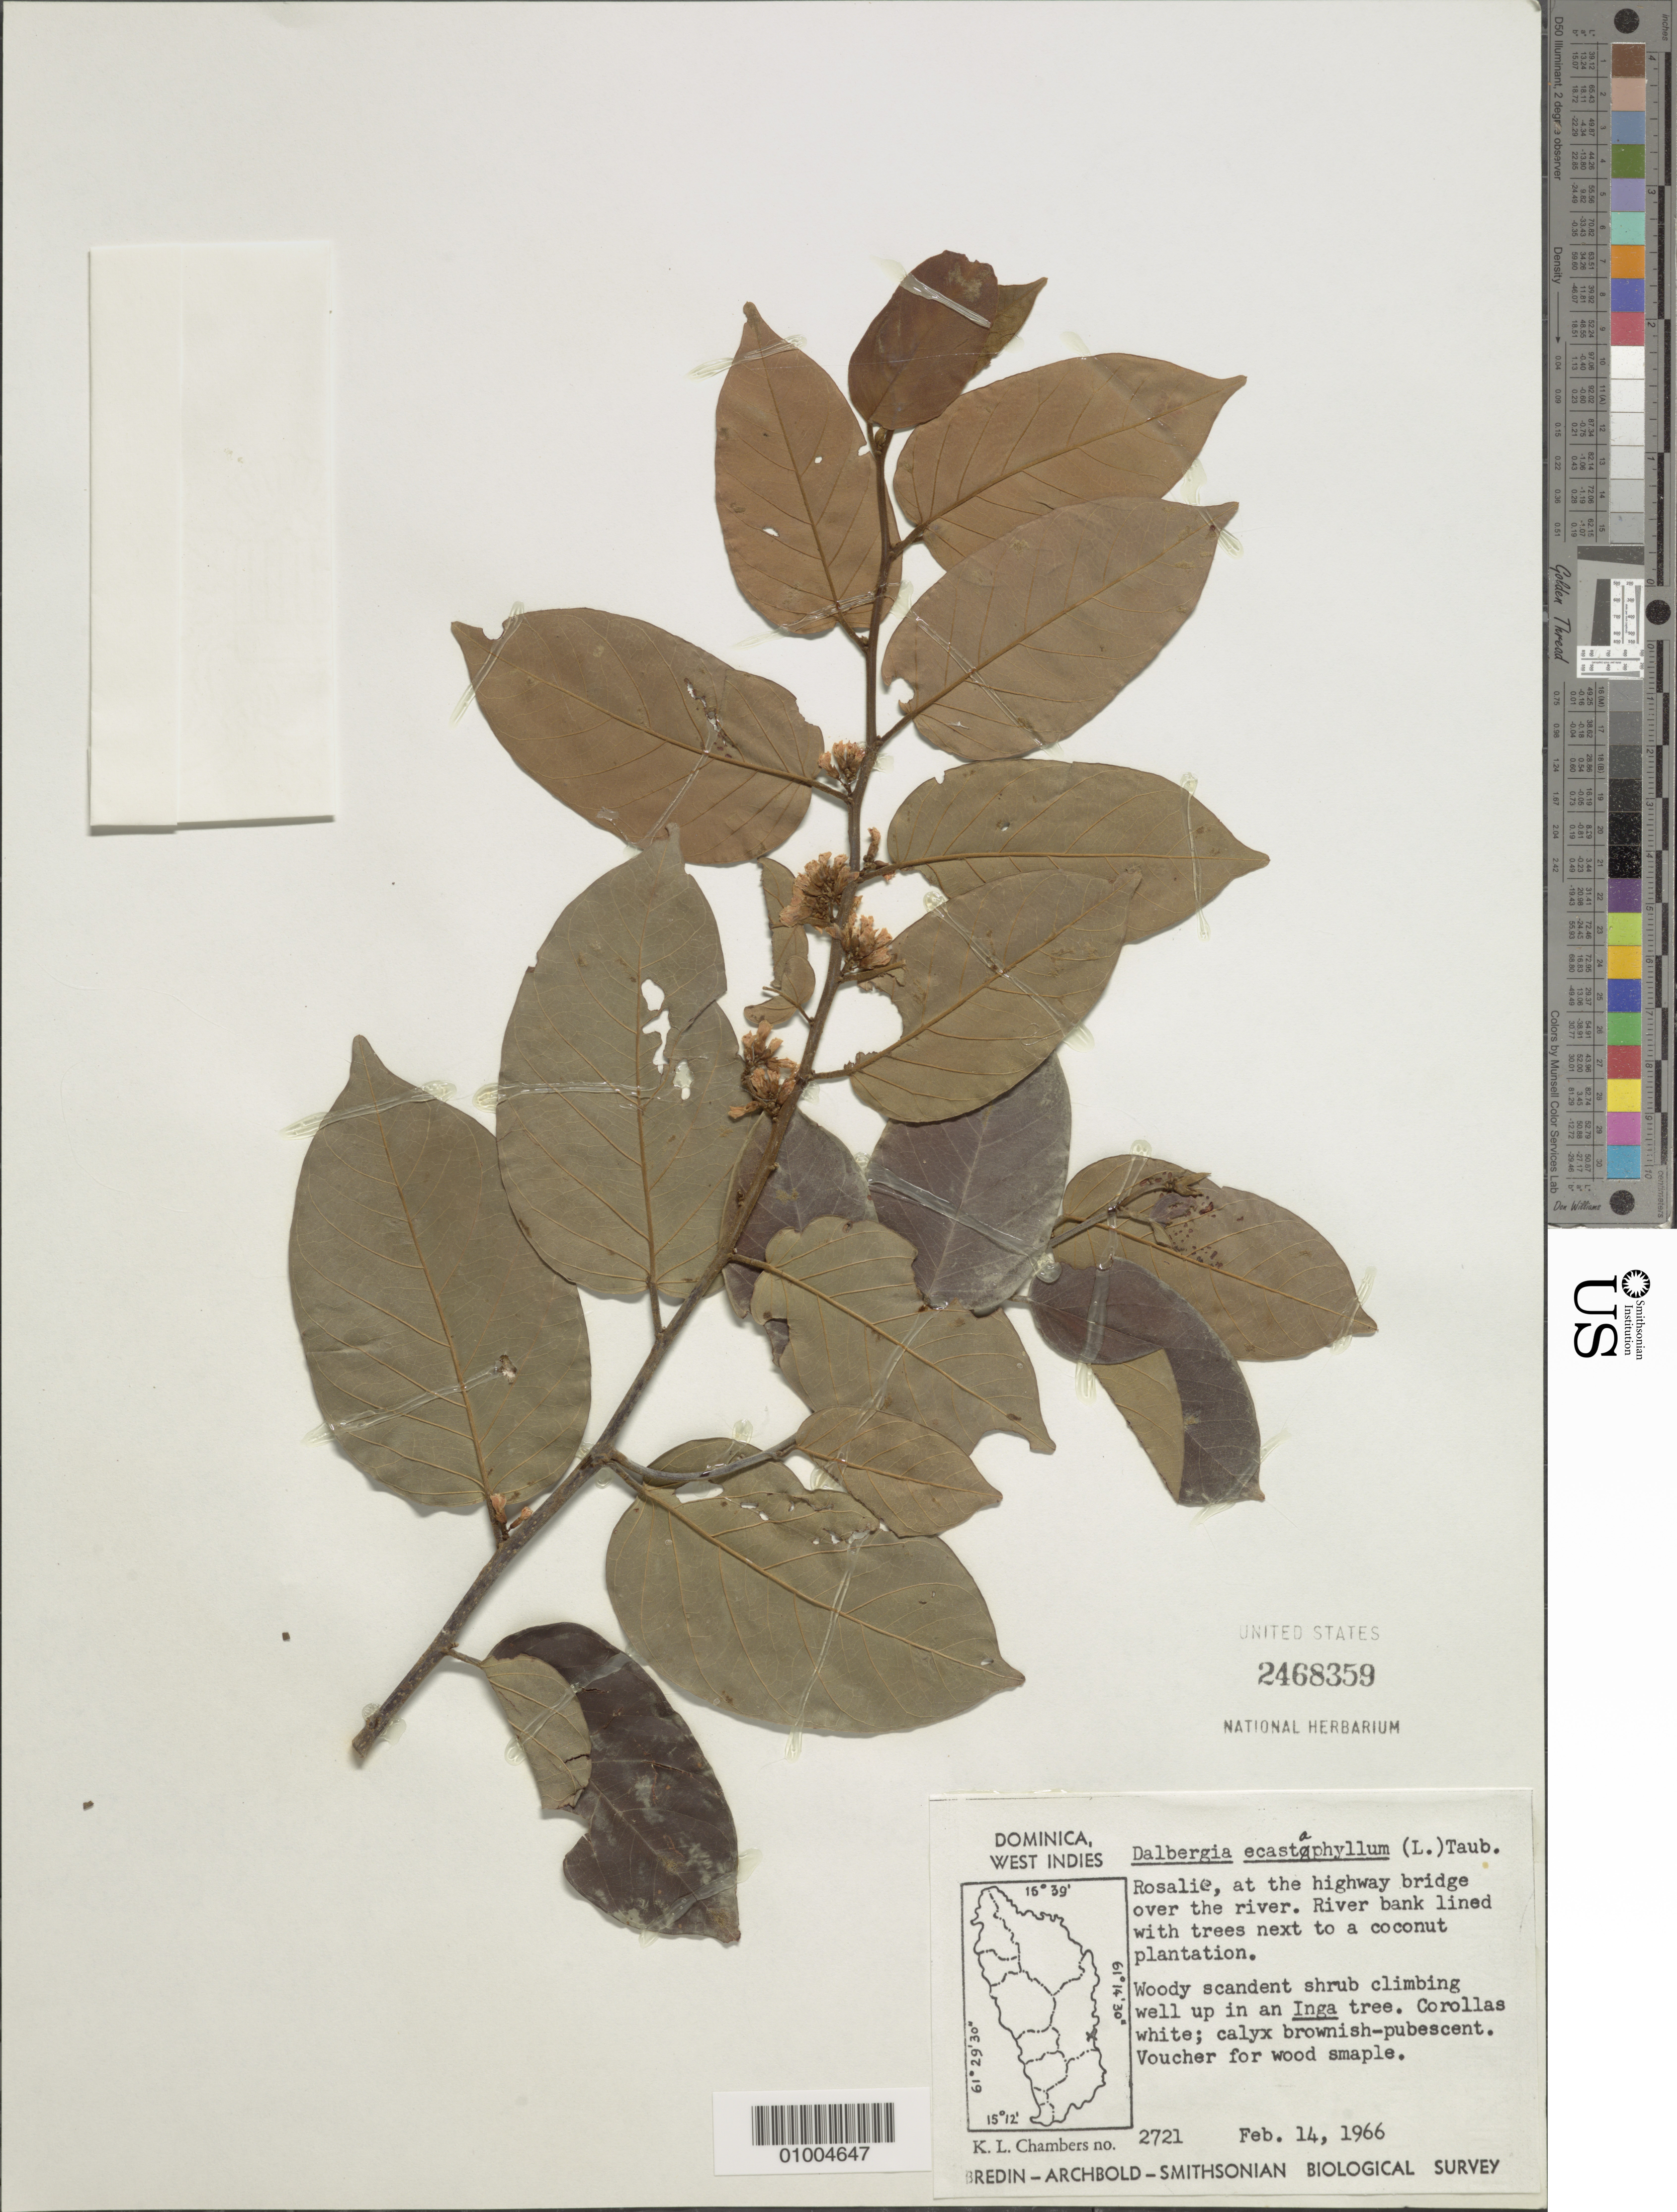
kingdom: Plantae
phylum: Tracheophyta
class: Magnoliopsida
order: Fabales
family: Fabaceae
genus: Dalbergia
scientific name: Dalbergia ecastaphyllum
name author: (L.) Taub.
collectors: K. L. Chambers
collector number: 2721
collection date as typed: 14 Feb 1966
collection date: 1966-02-14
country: Dominica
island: Dominica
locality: Rosalie, at the highway bridge over the river. River bank lined with trees next to a coconut platation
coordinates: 0 N, 0 E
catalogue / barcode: US 2468359